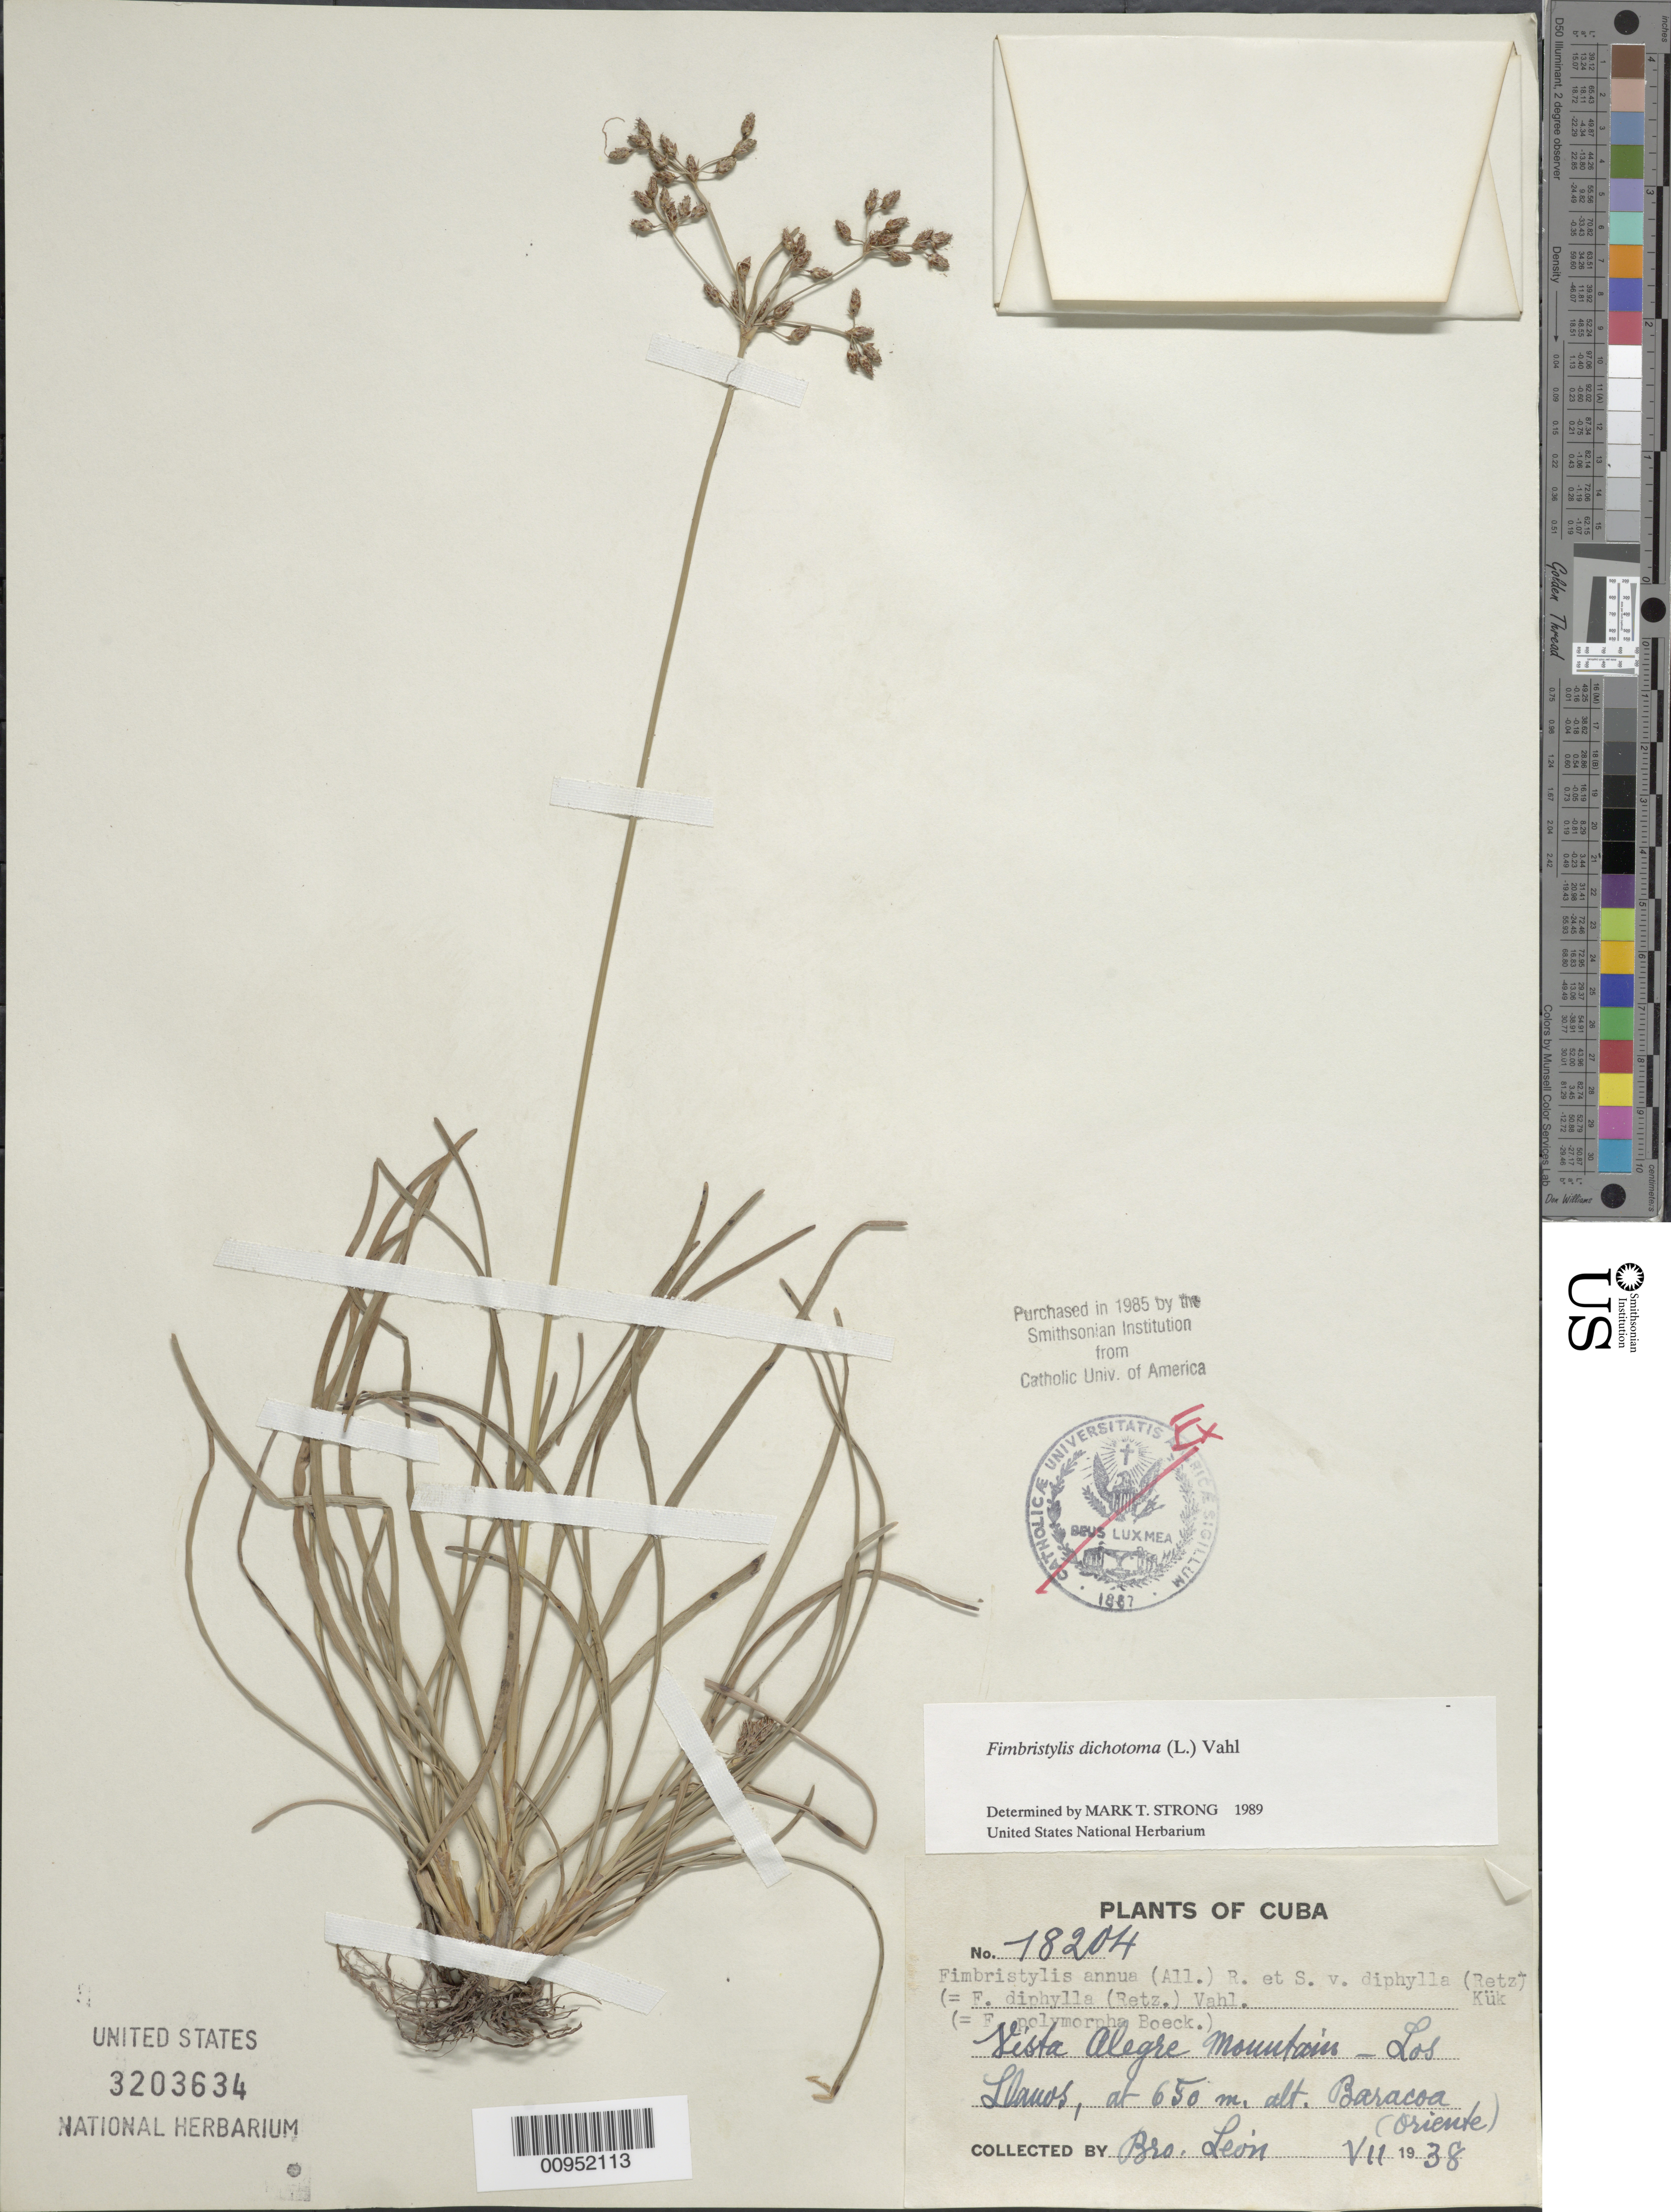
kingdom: Plantae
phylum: Tracheophyta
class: Liliopsida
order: Poales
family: Cyperaceae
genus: Fimbristylis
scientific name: Fimbristylis dichotoma subsp. dichotoma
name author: (L.) Vahl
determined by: Strong, M. T., (US), Smithsonian Institution - National Museum of Natural History (UNITED STATES)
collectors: Bro. León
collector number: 18204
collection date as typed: Jul 1938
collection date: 1938-07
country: Cuba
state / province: Guantanamo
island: Cuba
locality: Baracoa, Vista Alegre Mountain, Los Llanos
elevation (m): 650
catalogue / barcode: US 3203634